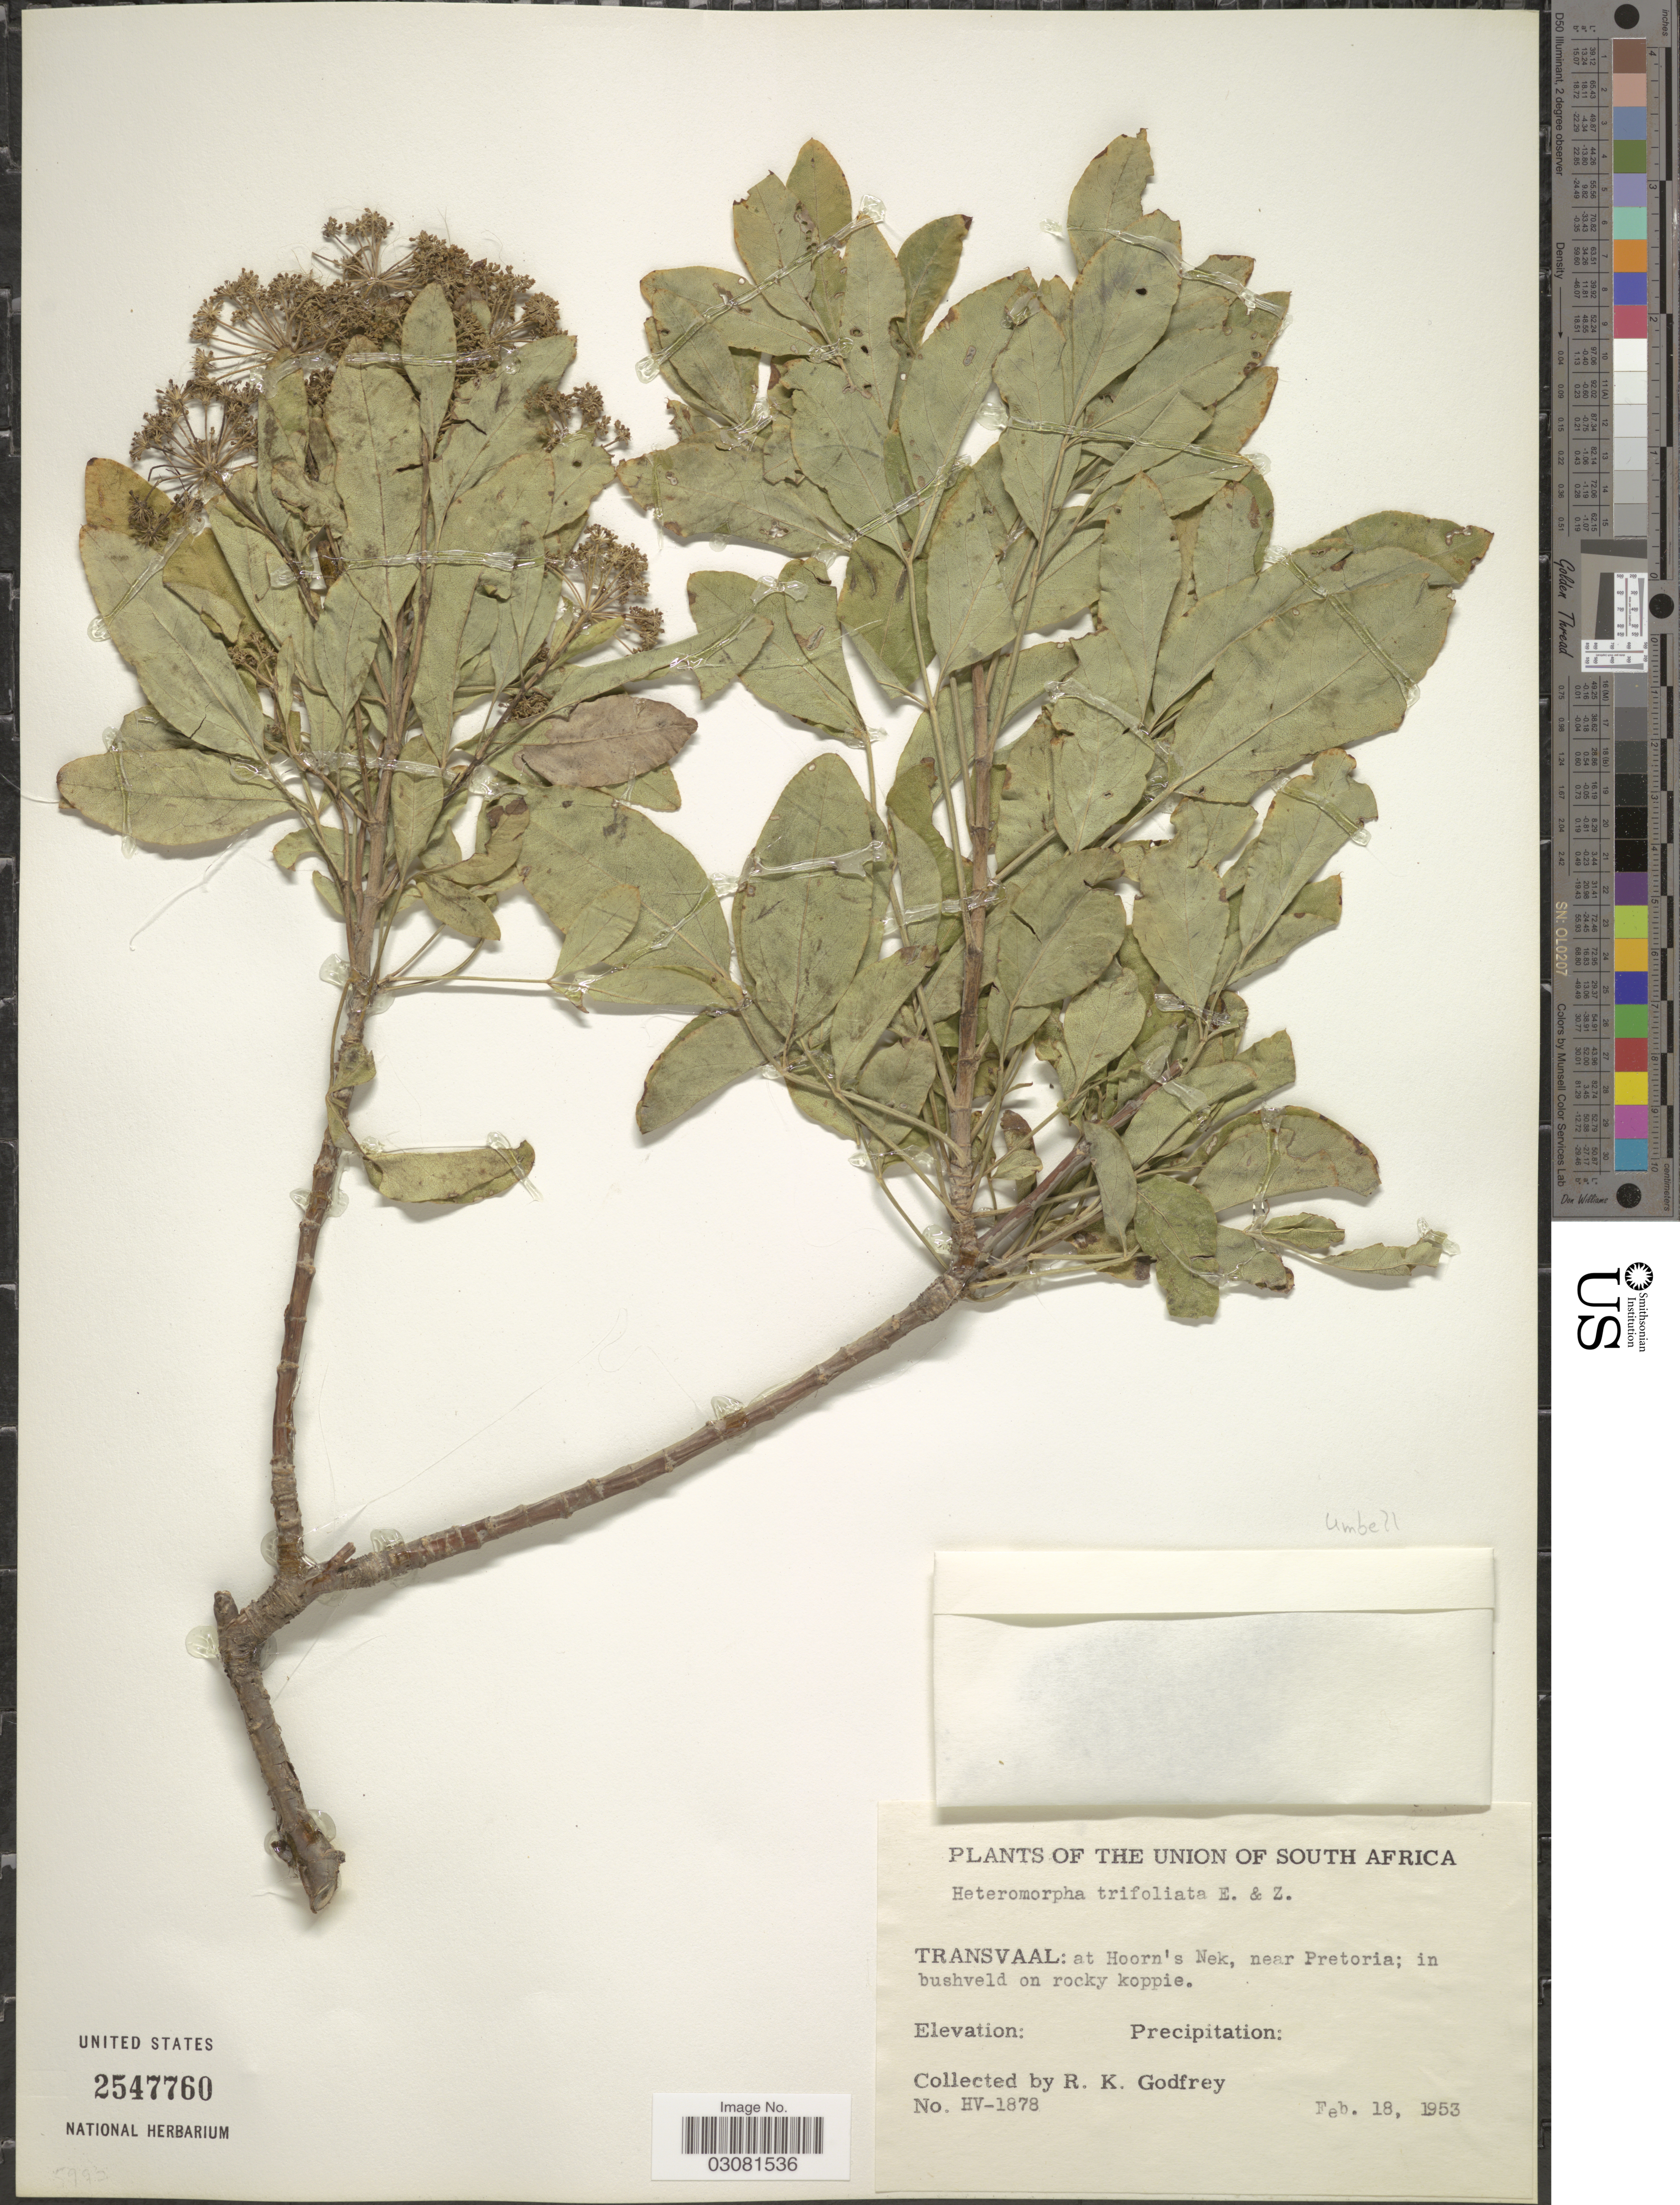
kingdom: Plantae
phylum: Tracheophyta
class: Magnoliopsida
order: Apiales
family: Apiaceae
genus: Heteromorpha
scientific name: Heteromorpha trifoliata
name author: (H.L. Wendl. & Bartl.) Eckl. & Zeyh.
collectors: R. K. Godfrey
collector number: HV-1878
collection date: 1953-02-18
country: South Africa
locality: The Union of South Africa, Transvaal: at Hoorn's Nek, near Pretoria.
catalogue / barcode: US 2547760